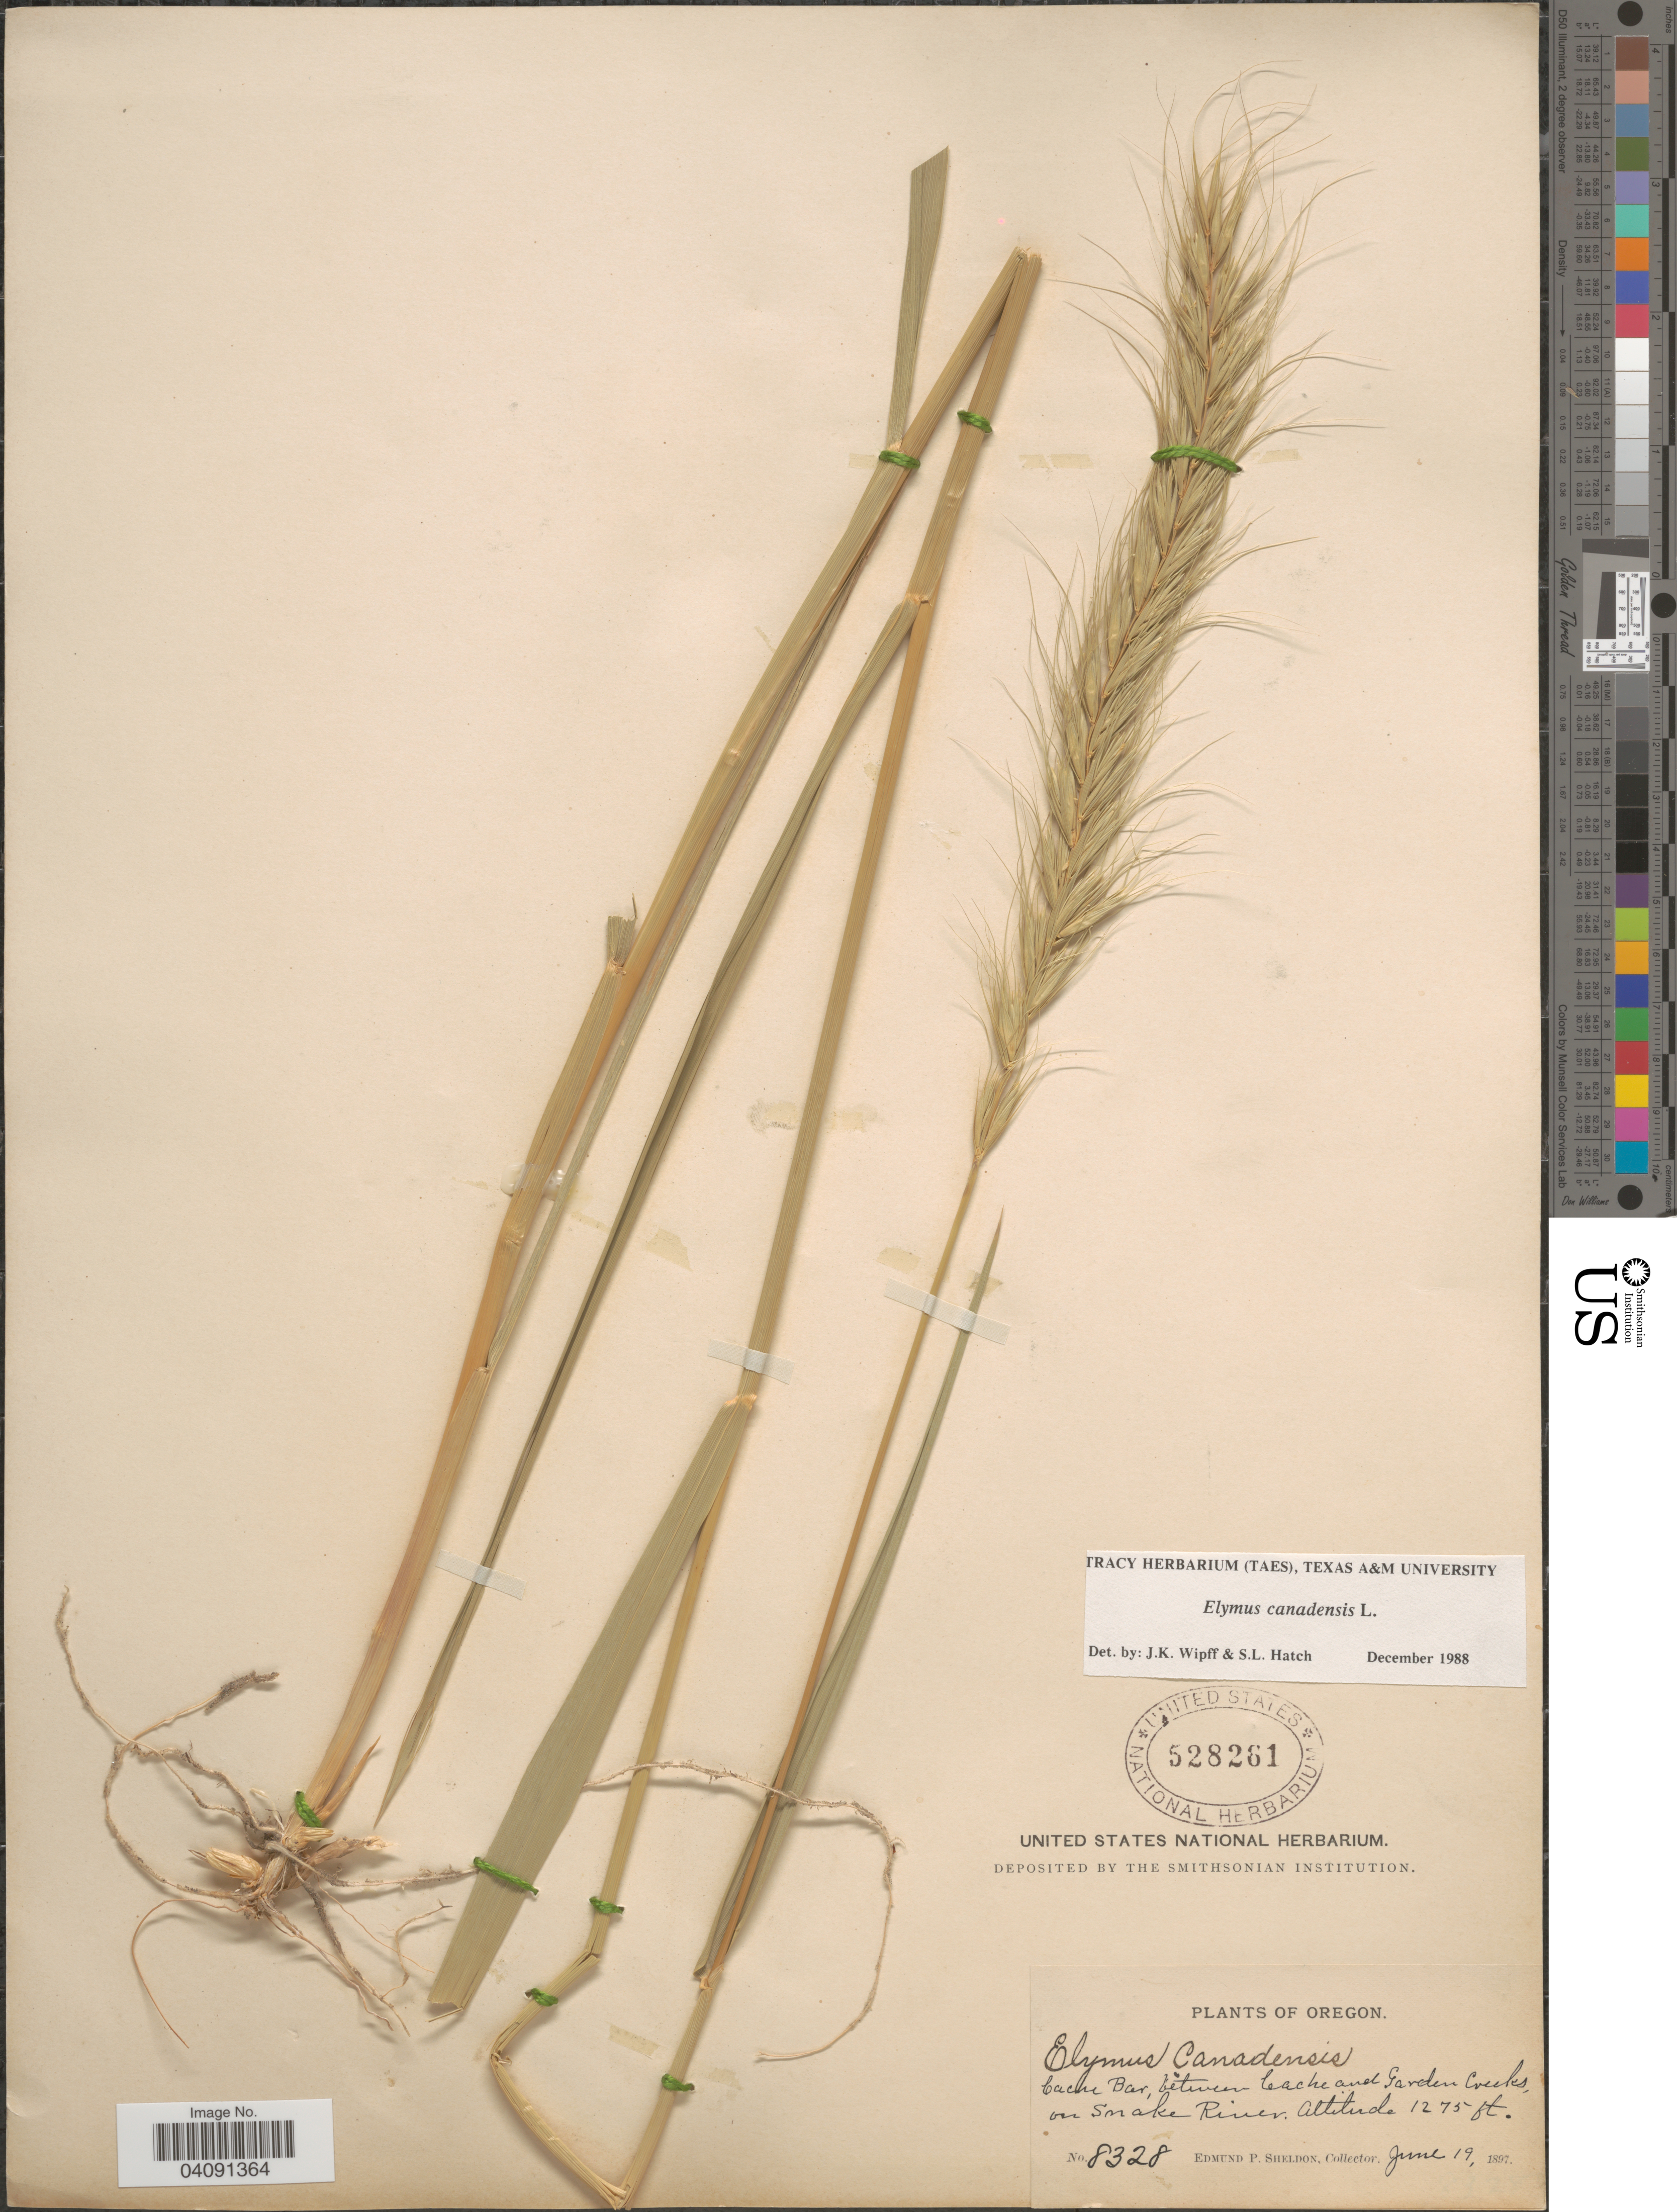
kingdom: Plantae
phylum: Tracheophyta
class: Liliopsida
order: Poales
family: Poaceae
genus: Elymus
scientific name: Elymus canadensis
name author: L.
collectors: E. P. Sheldon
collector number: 8328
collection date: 1897-06-19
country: United States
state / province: Oregon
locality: Cache Bar, between Cache and Garden Creeks on Snake River.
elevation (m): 389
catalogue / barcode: US 528261